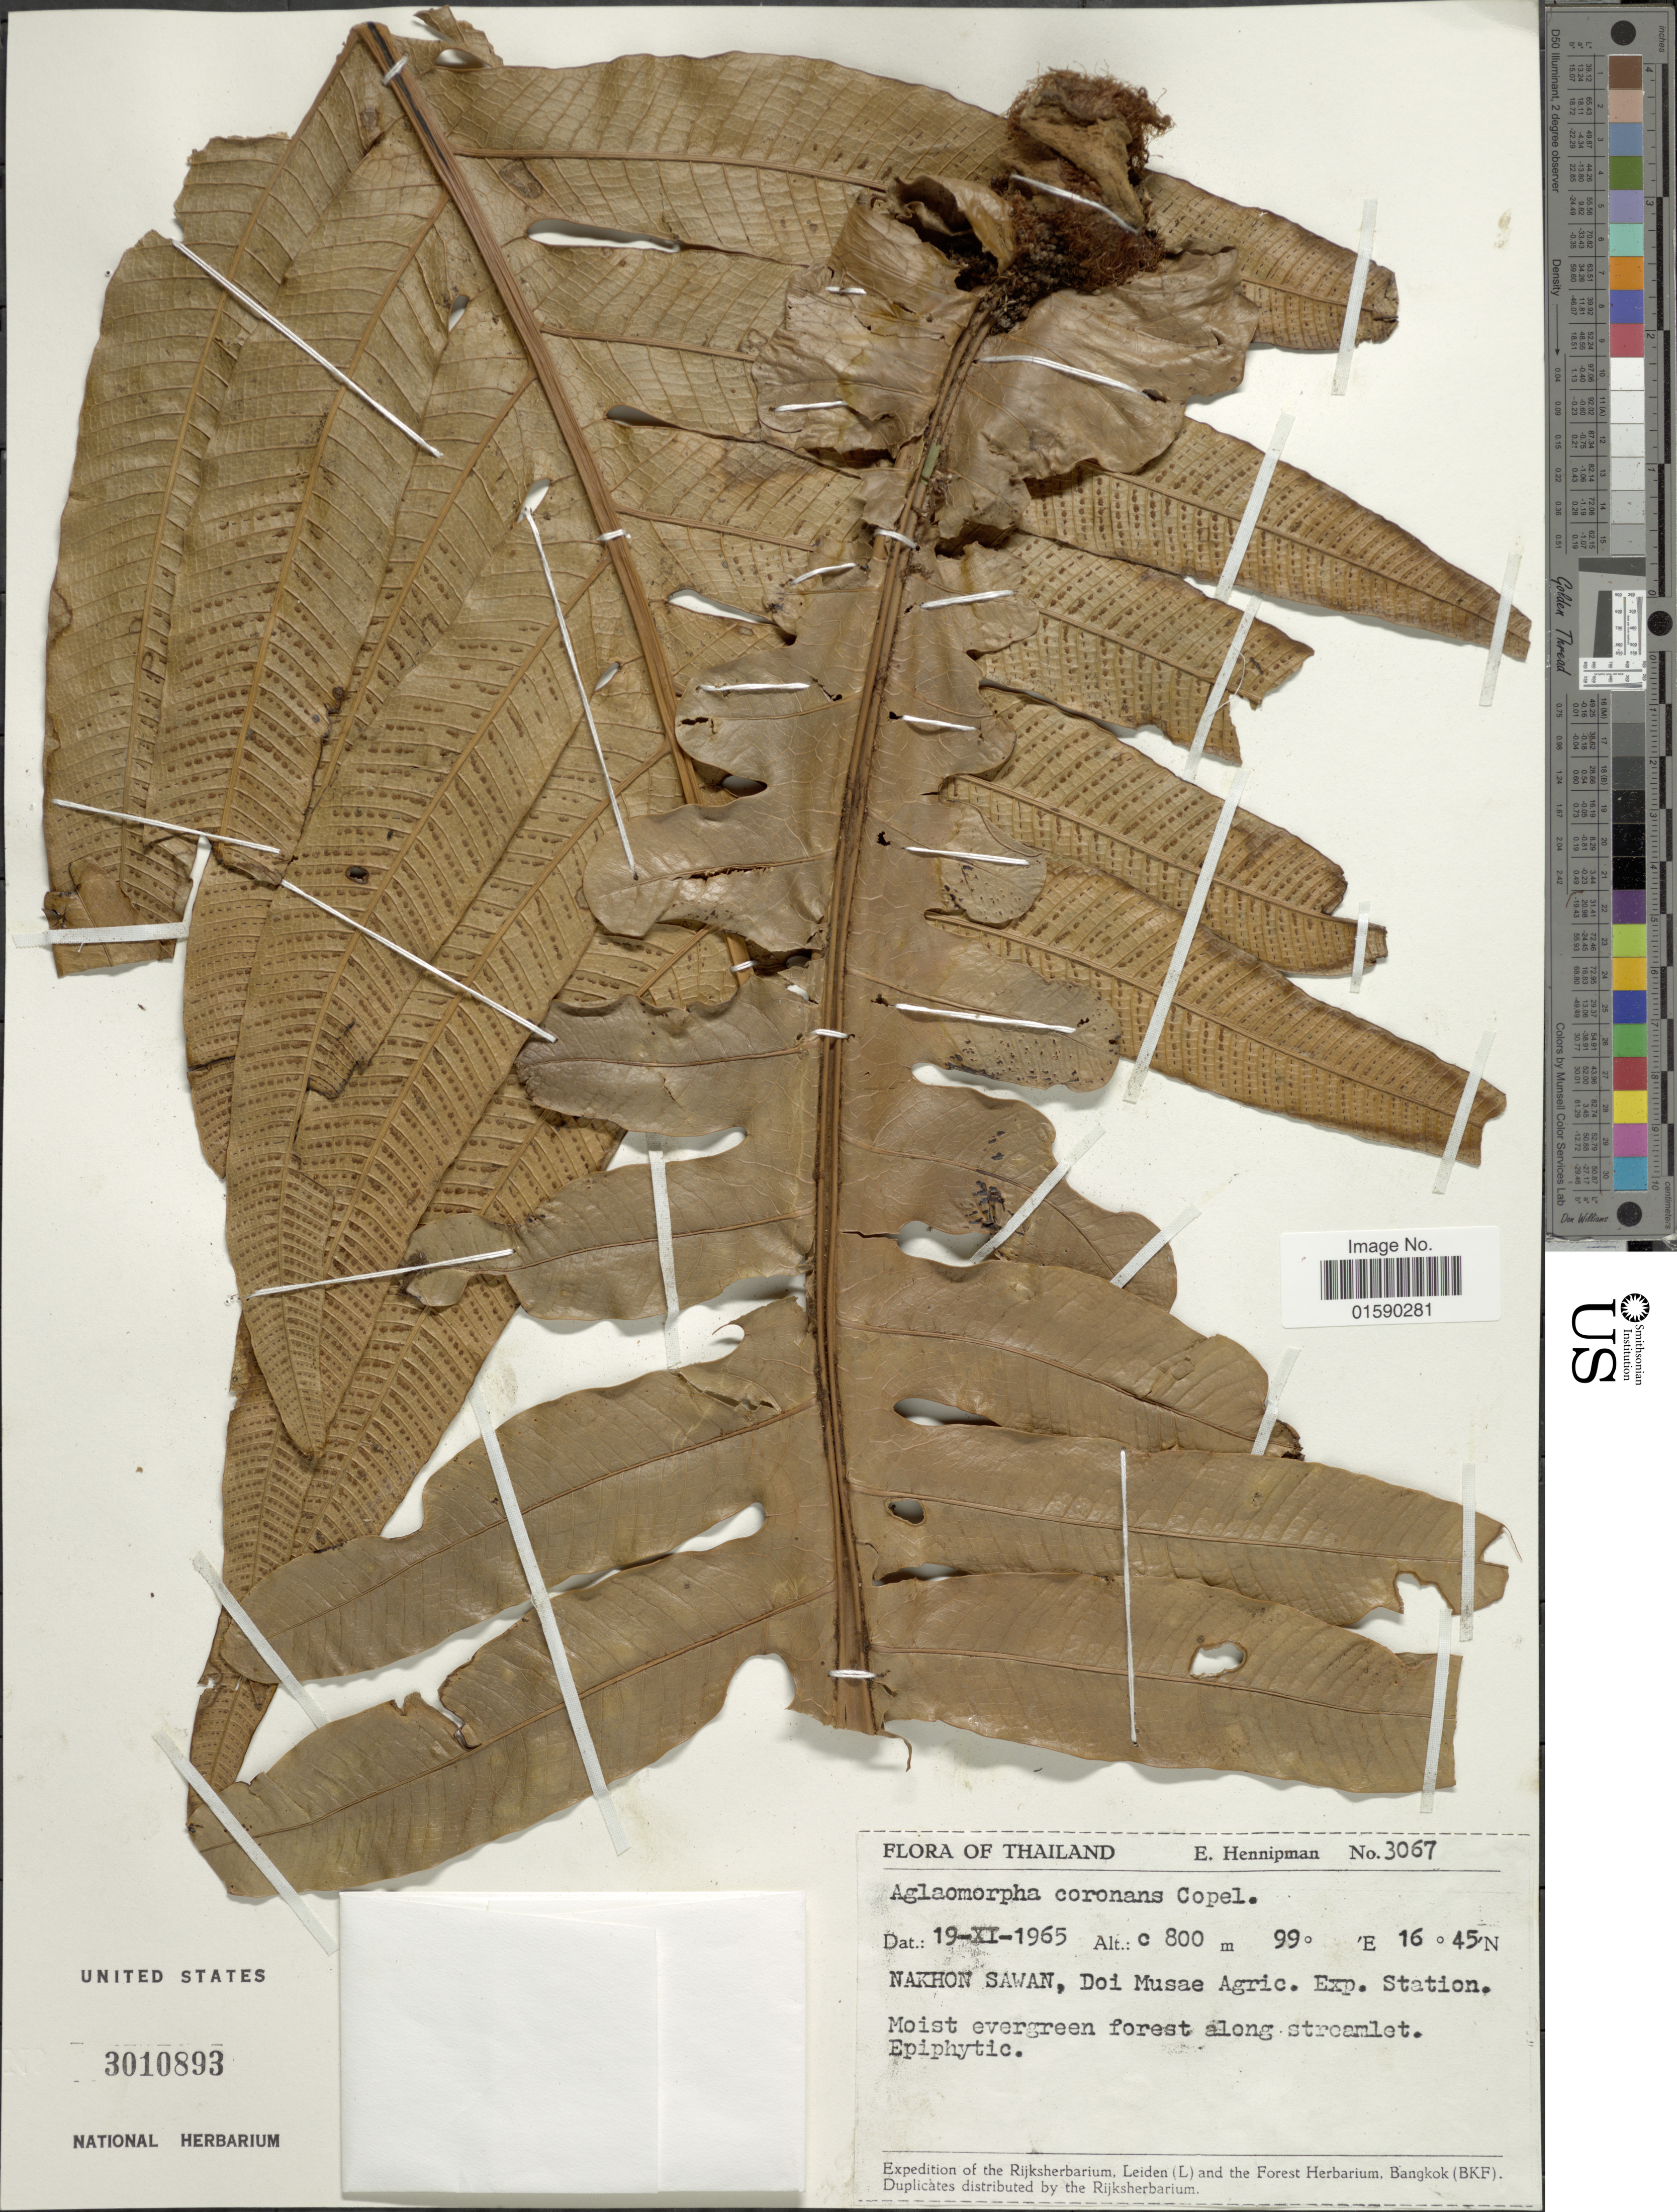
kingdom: Plantae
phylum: Tracheophyta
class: Polypodiopsida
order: Polypodiales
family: Polypodiaceae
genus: Aglaomorpha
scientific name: Aglaomorpha coronans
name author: (Wall. ex Mett.) Copel.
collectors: E. Hennipman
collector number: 3067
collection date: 1965-11-19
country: Thailand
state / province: Nakhon Sawan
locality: Thailand. Nakhon Sawan, doi Musae Agric. Exp. Station.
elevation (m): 800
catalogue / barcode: US 3010893